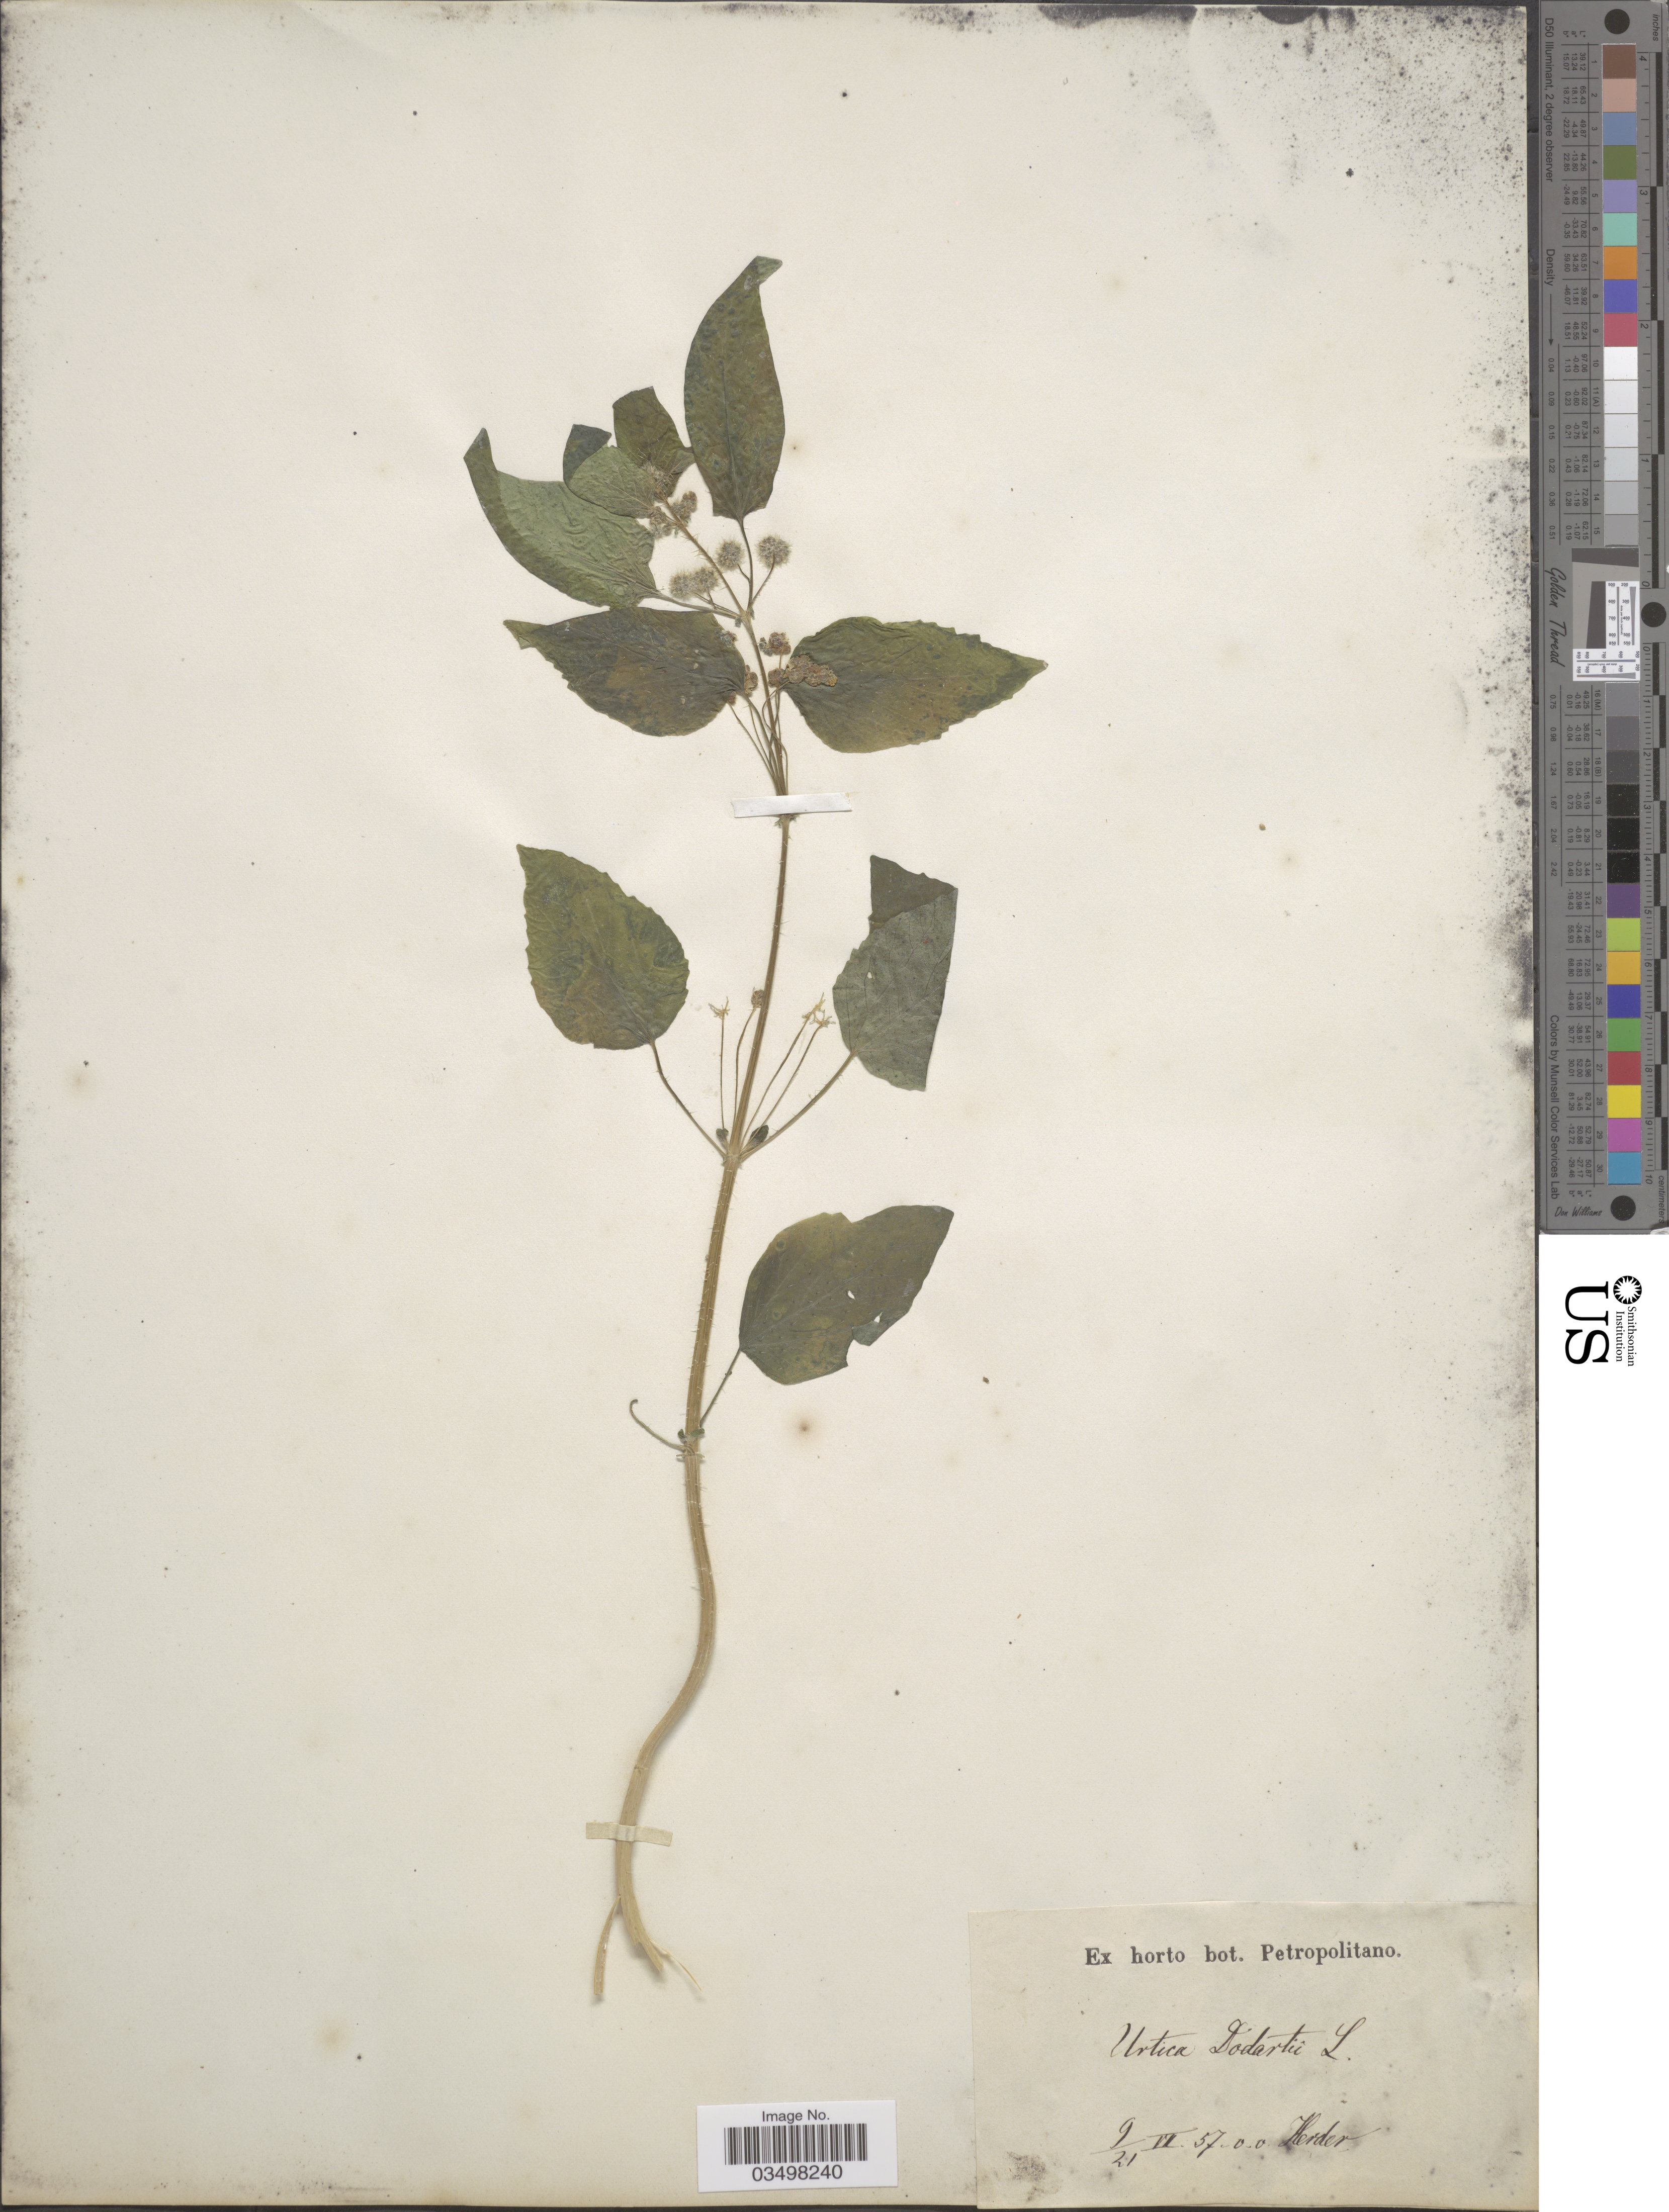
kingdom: Plantae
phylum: Tracheophyta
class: Magnoliopsida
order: Rosales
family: Urticaceae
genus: Urtica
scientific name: Urtica dodartii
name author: L.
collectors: Herder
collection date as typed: Transcribed d/m/y: 21/9/57